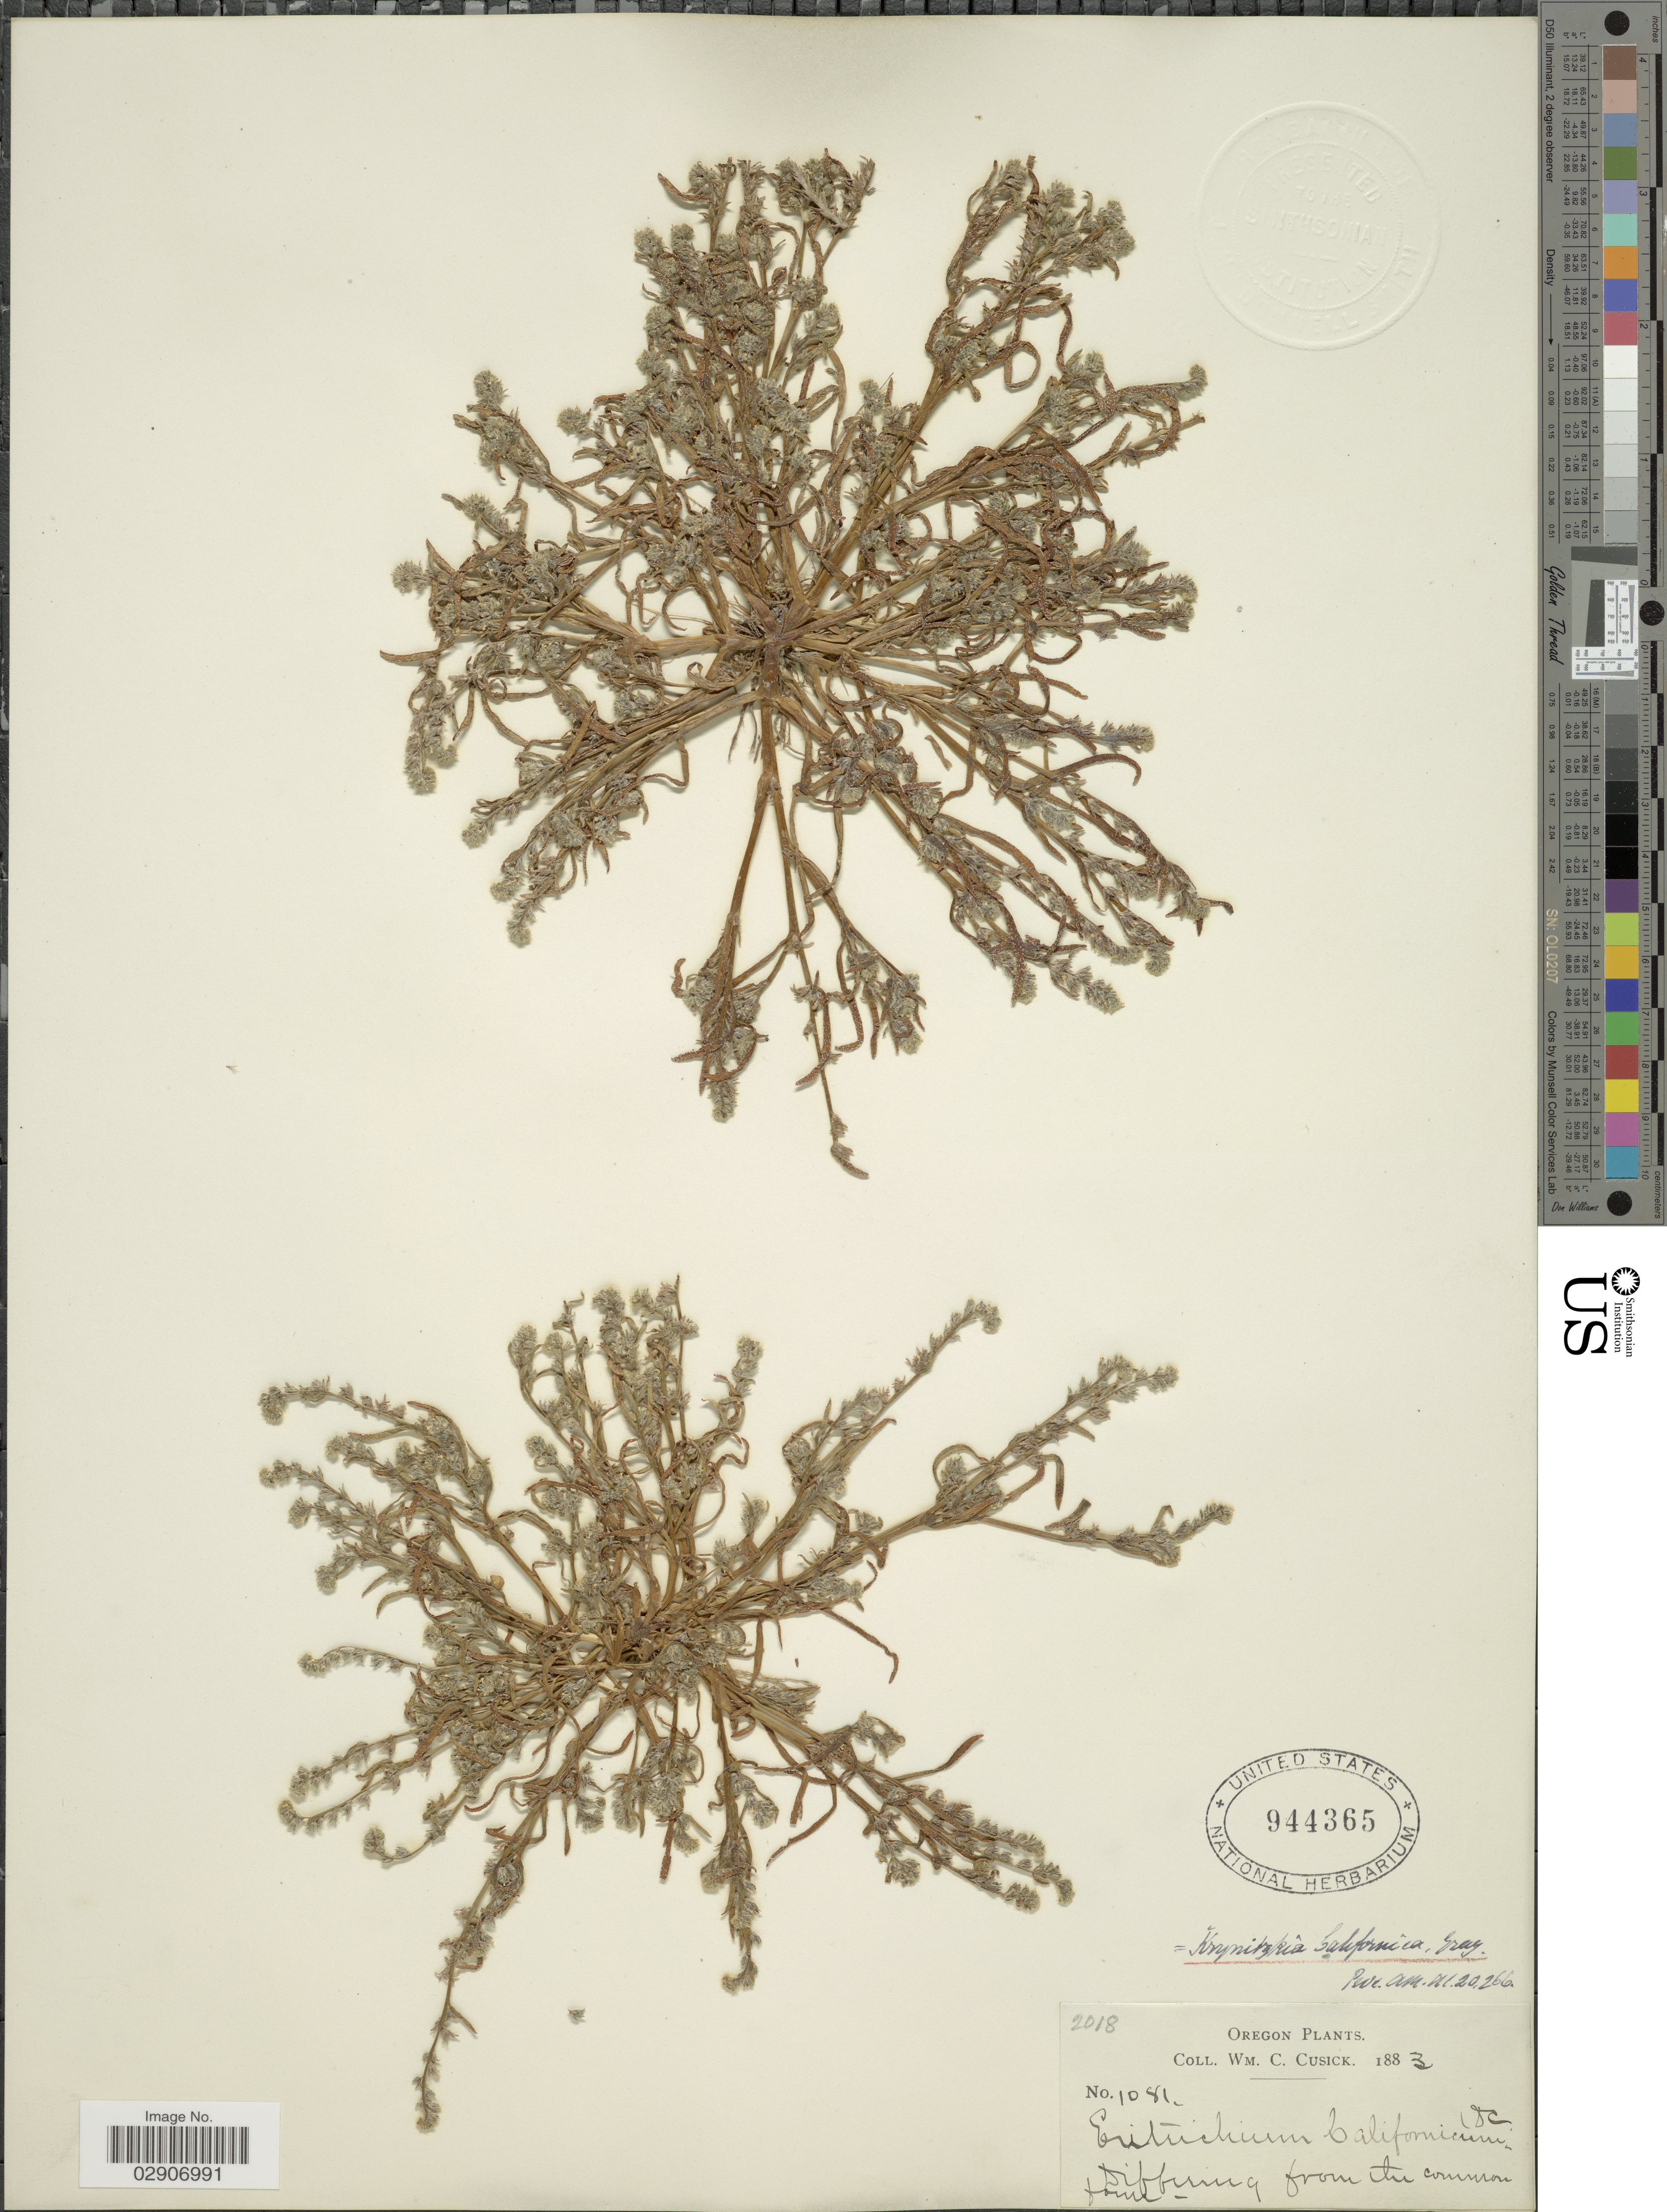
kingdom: Plantae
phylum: Tracheophyta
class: Magnoliopsida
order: Boraginales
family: Boraginaceae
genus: Plagiobothrys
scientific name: Plagiobothrys scouleri var. scouleri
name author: (Hook. & Arn.) I.M. Johnst.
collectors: W. C. Cusick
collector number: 1081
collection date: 1883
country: United States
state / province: Oregon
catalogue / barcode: US 944365